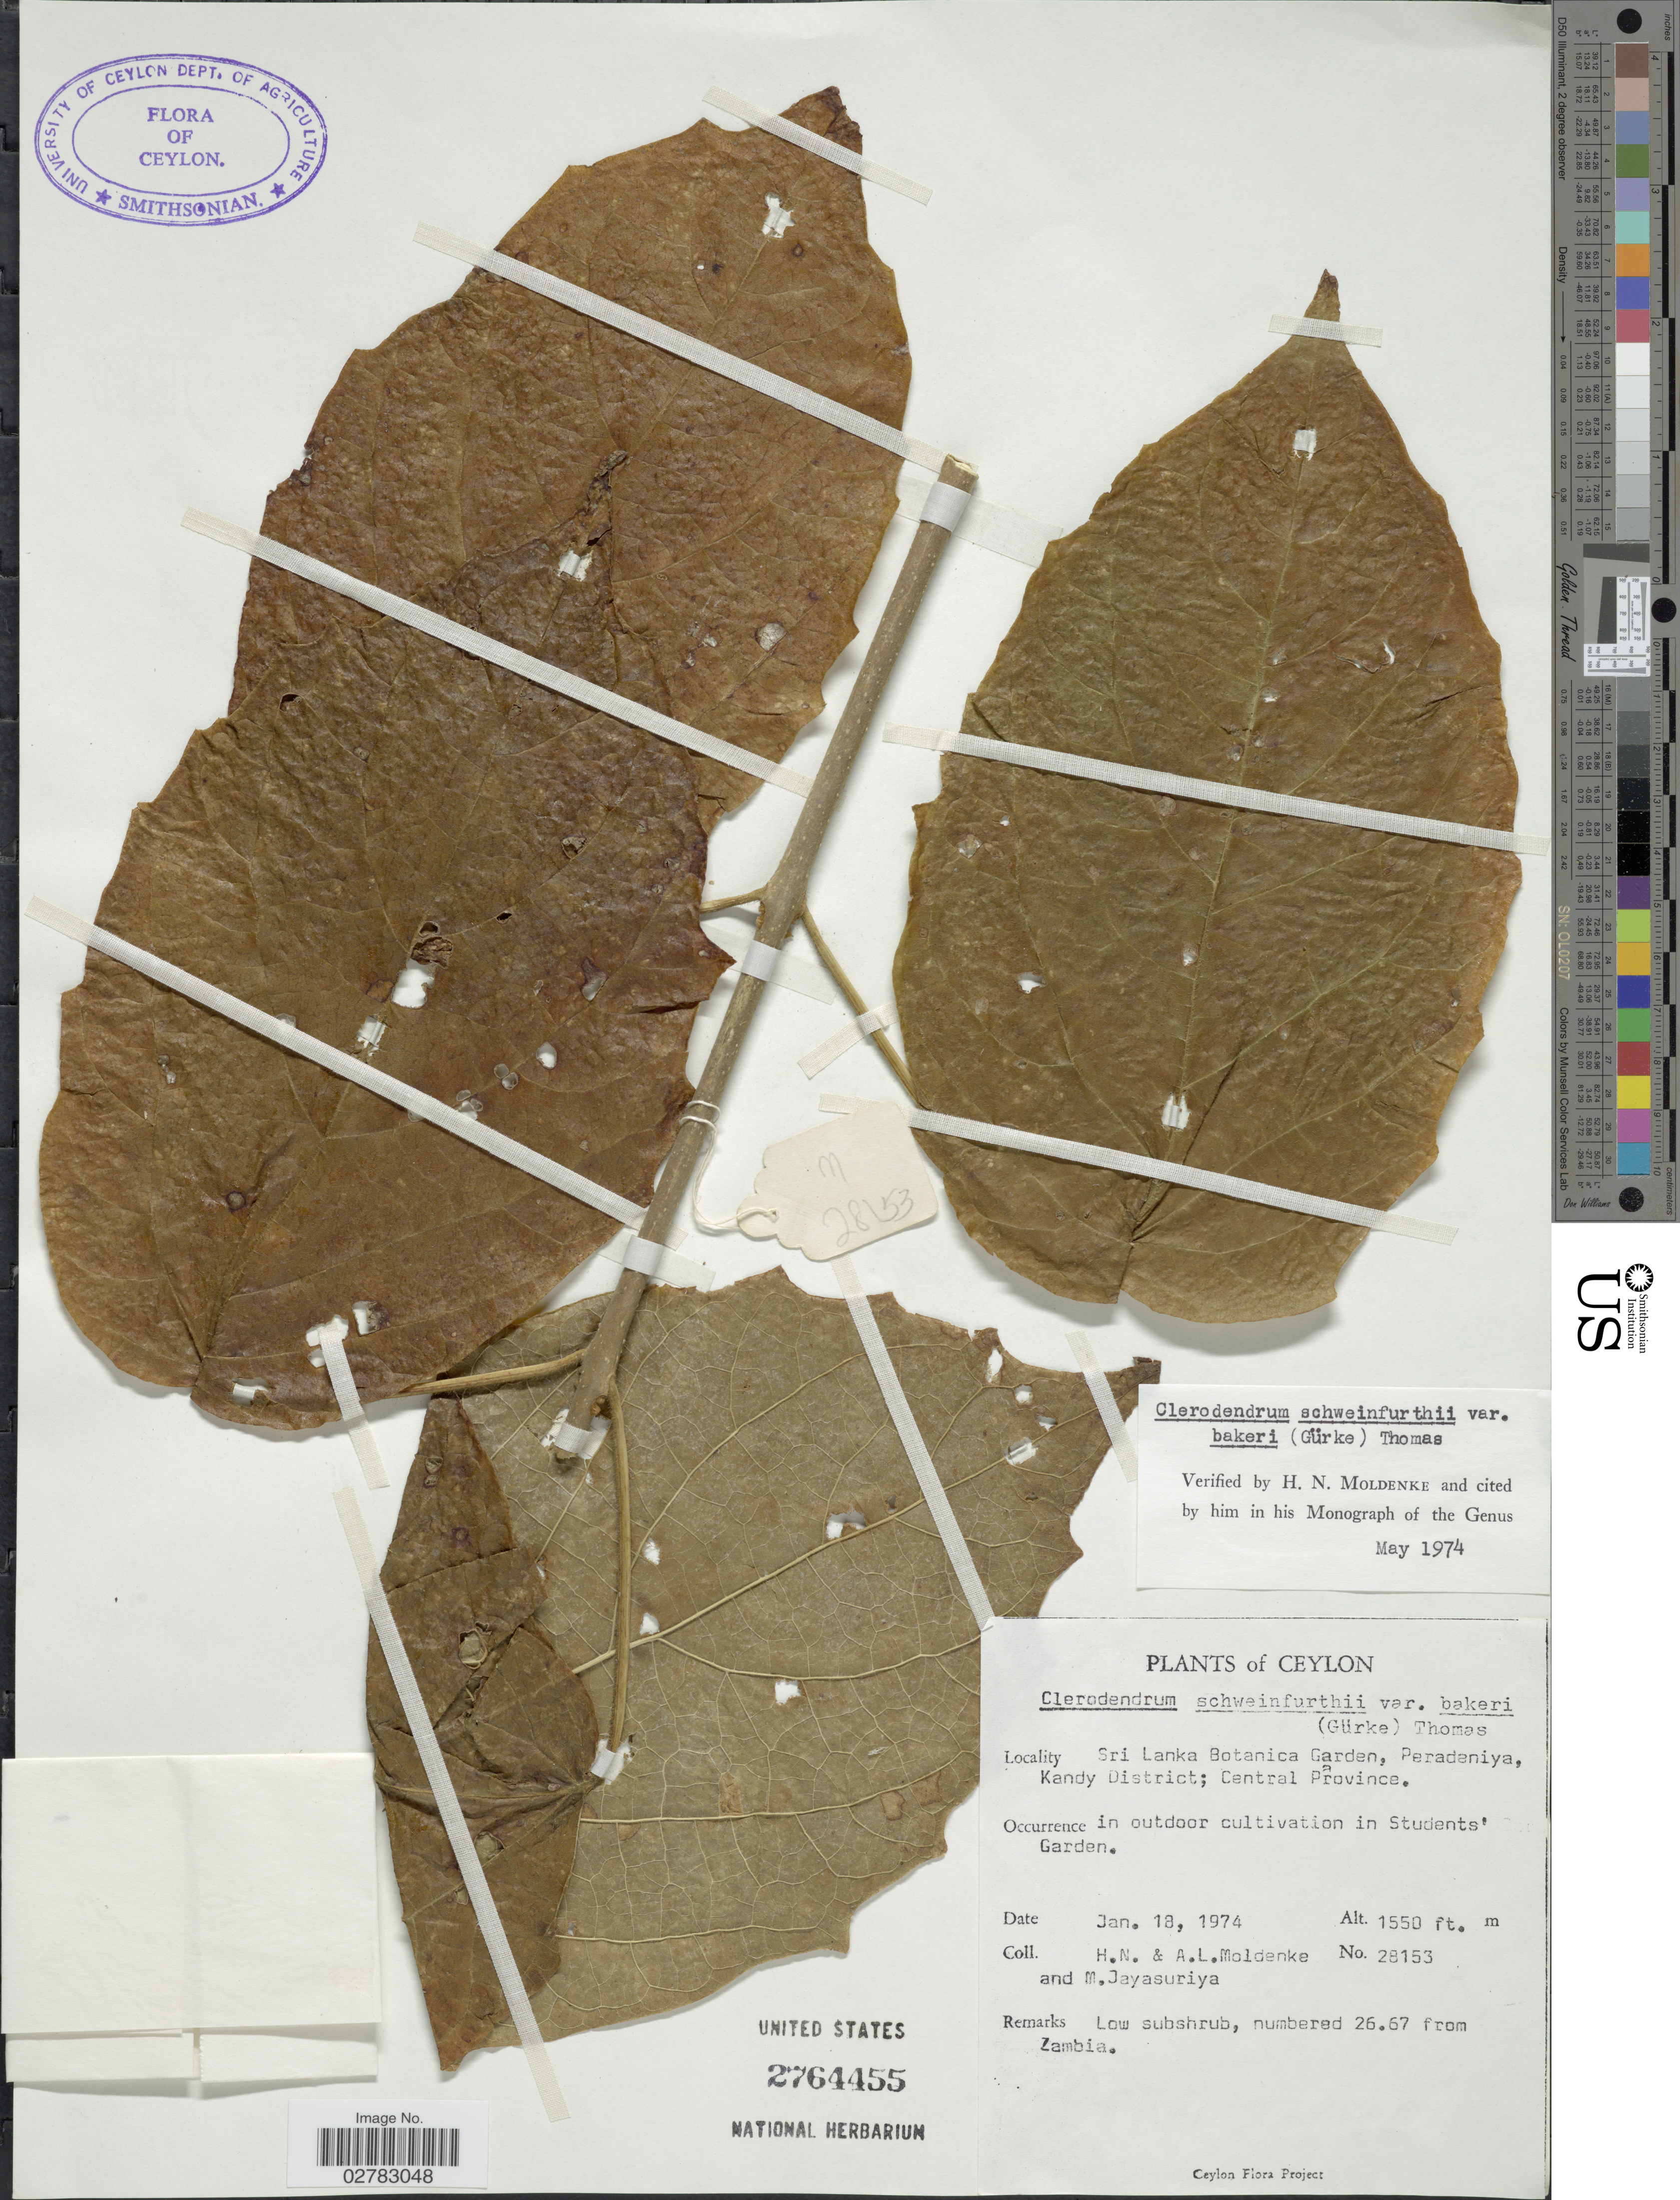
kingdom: Plantae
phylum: Tracheophyta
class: Magnoliopsida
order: Lamiales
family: Lamiaceae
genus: Clerodendrum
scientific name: Clerodendrum schweinfurthii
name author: Gürke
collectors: H. N. Moldenke, A. L. Moldenke & M. Jayasuriya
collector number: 28153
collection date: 1974-01-18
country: Sri Lanka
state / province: Central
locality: Ceylon. Sri Lanka Botanica Garden, Peradeniya, Kandy District. In outdoor cultivation in Students' Garden.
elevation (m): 472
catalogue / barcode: US 2764455